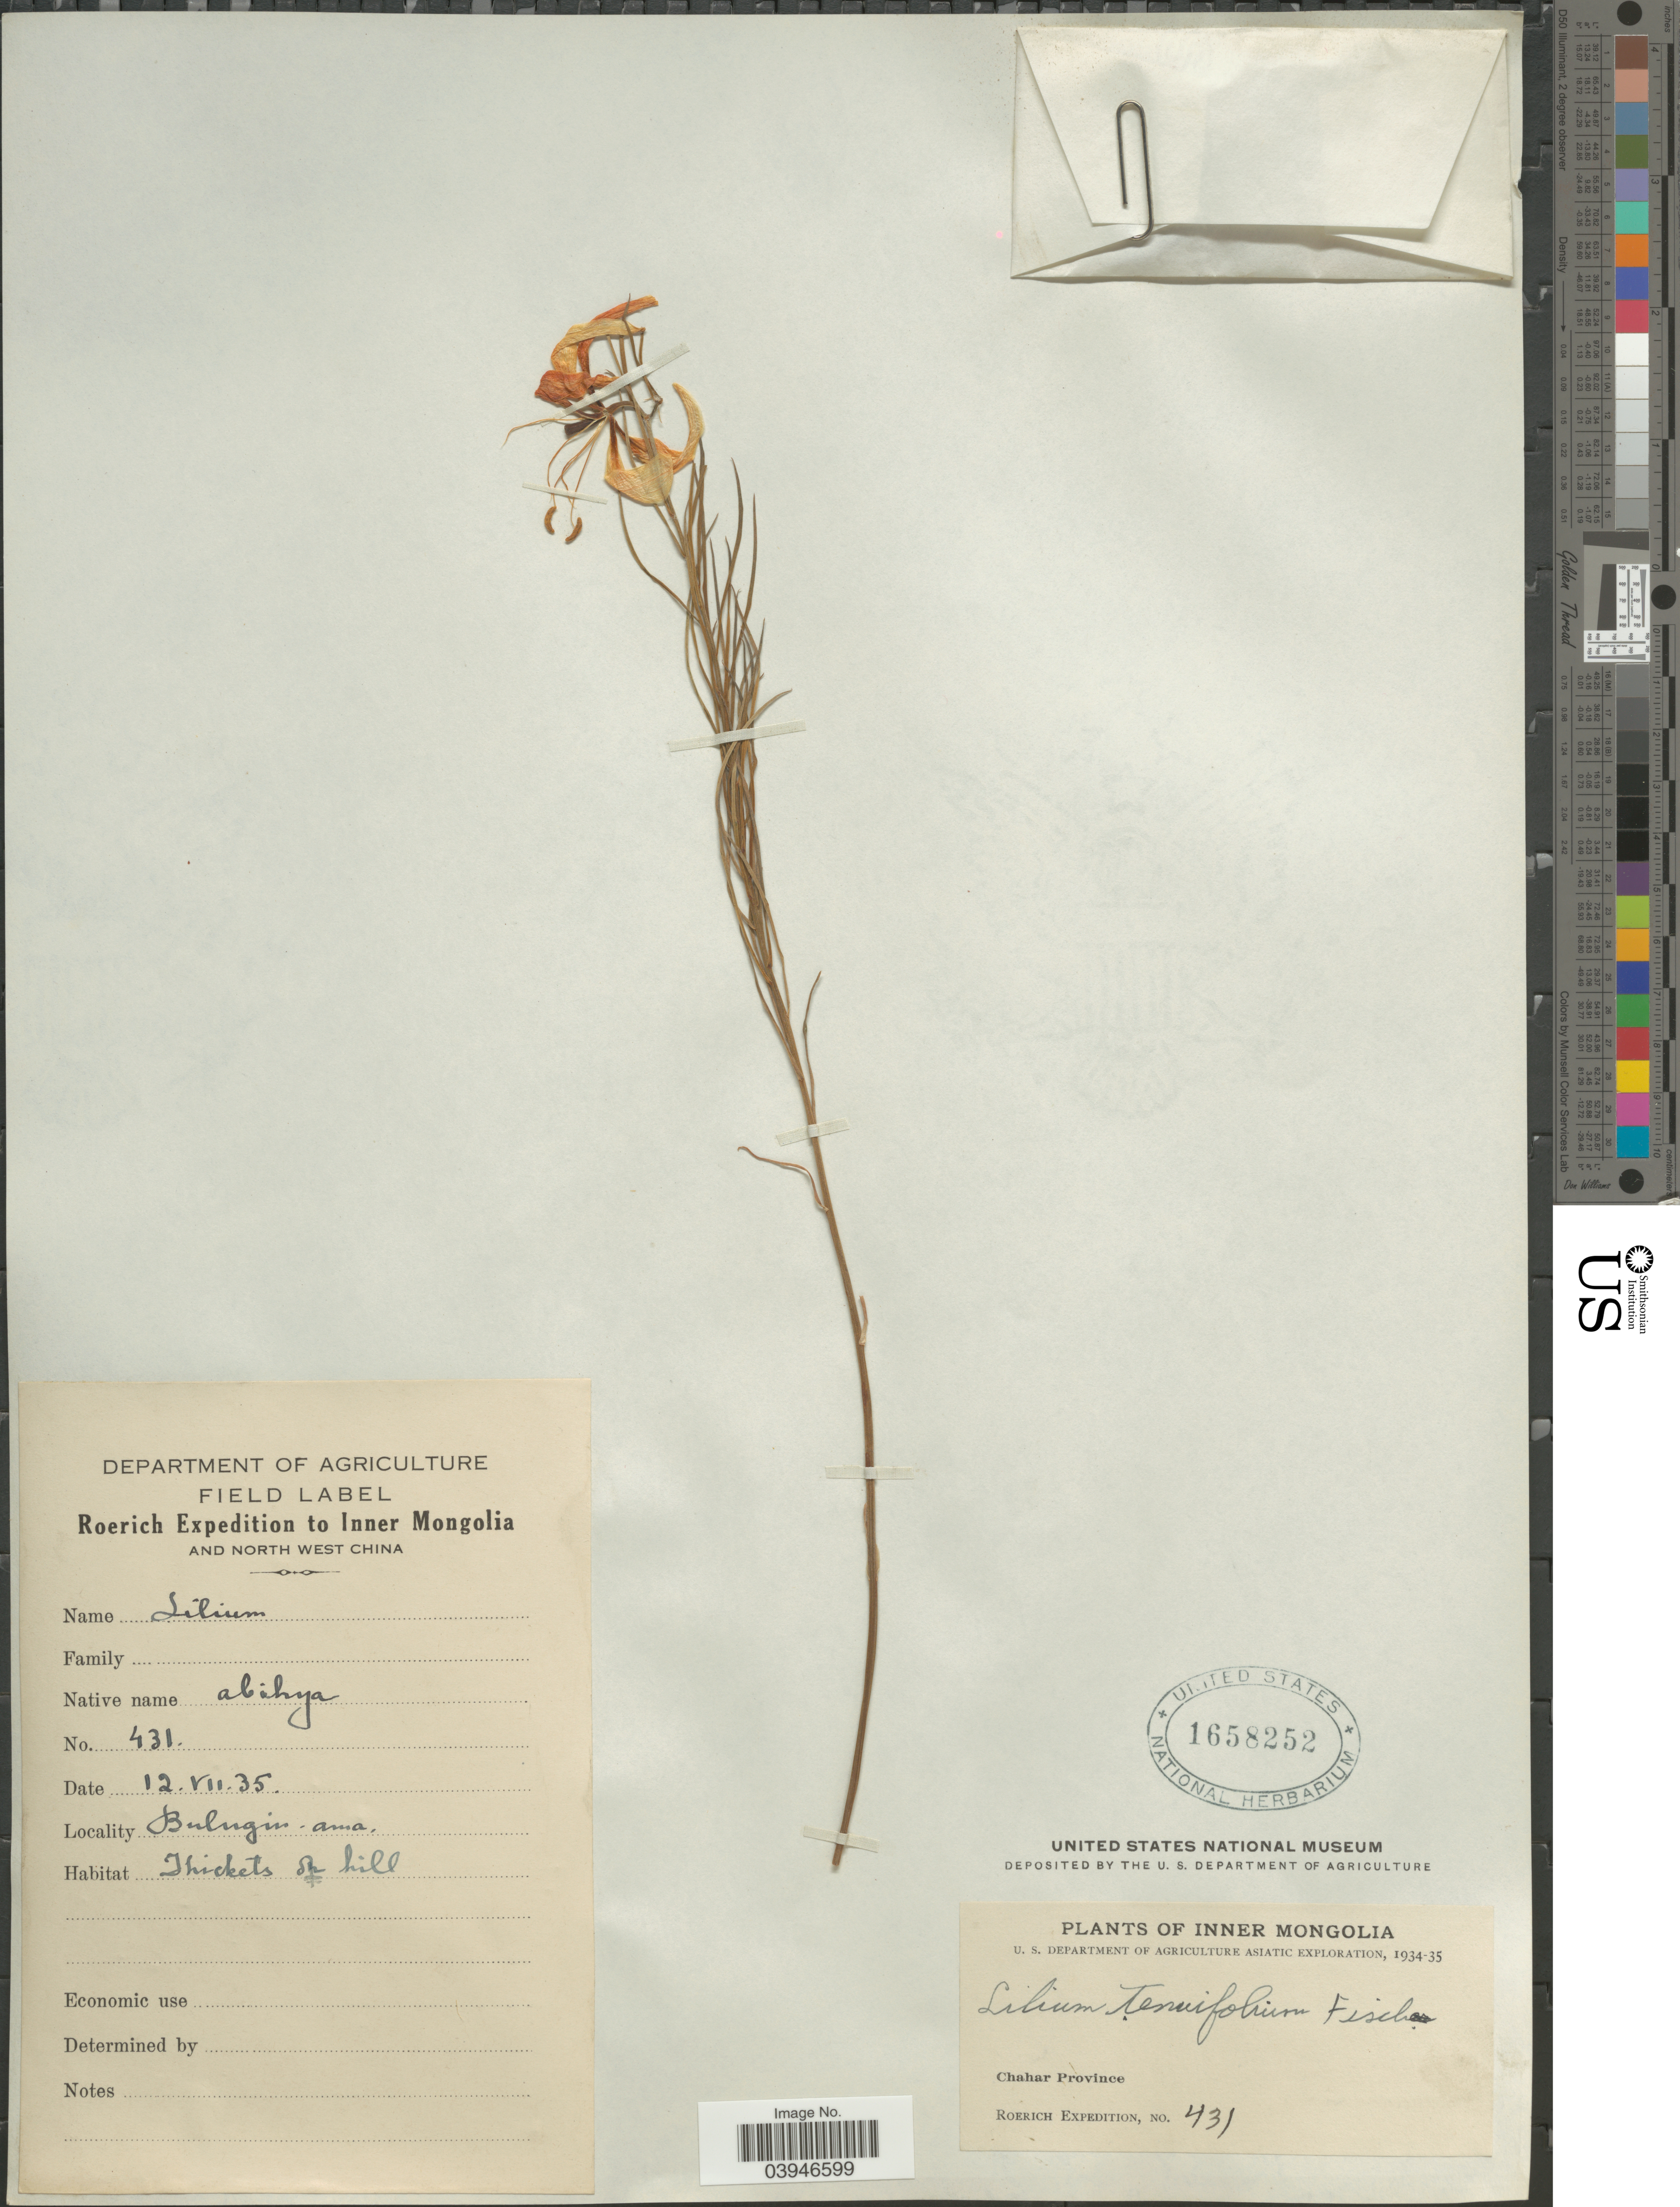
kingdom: Plantae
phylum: Tracheophyta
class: Liliopsida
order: Liliales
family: Liliaceae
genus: Lilium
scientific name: Lilium tenuifolium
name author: Fisch. ex Hook. f.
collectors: Roerich Expedition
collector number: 431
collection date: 1935-07-12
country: China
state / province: Nei Monggol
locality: Inner Mongolia. Chahar Province. Bulugin. ama.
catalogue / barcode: US 1658252